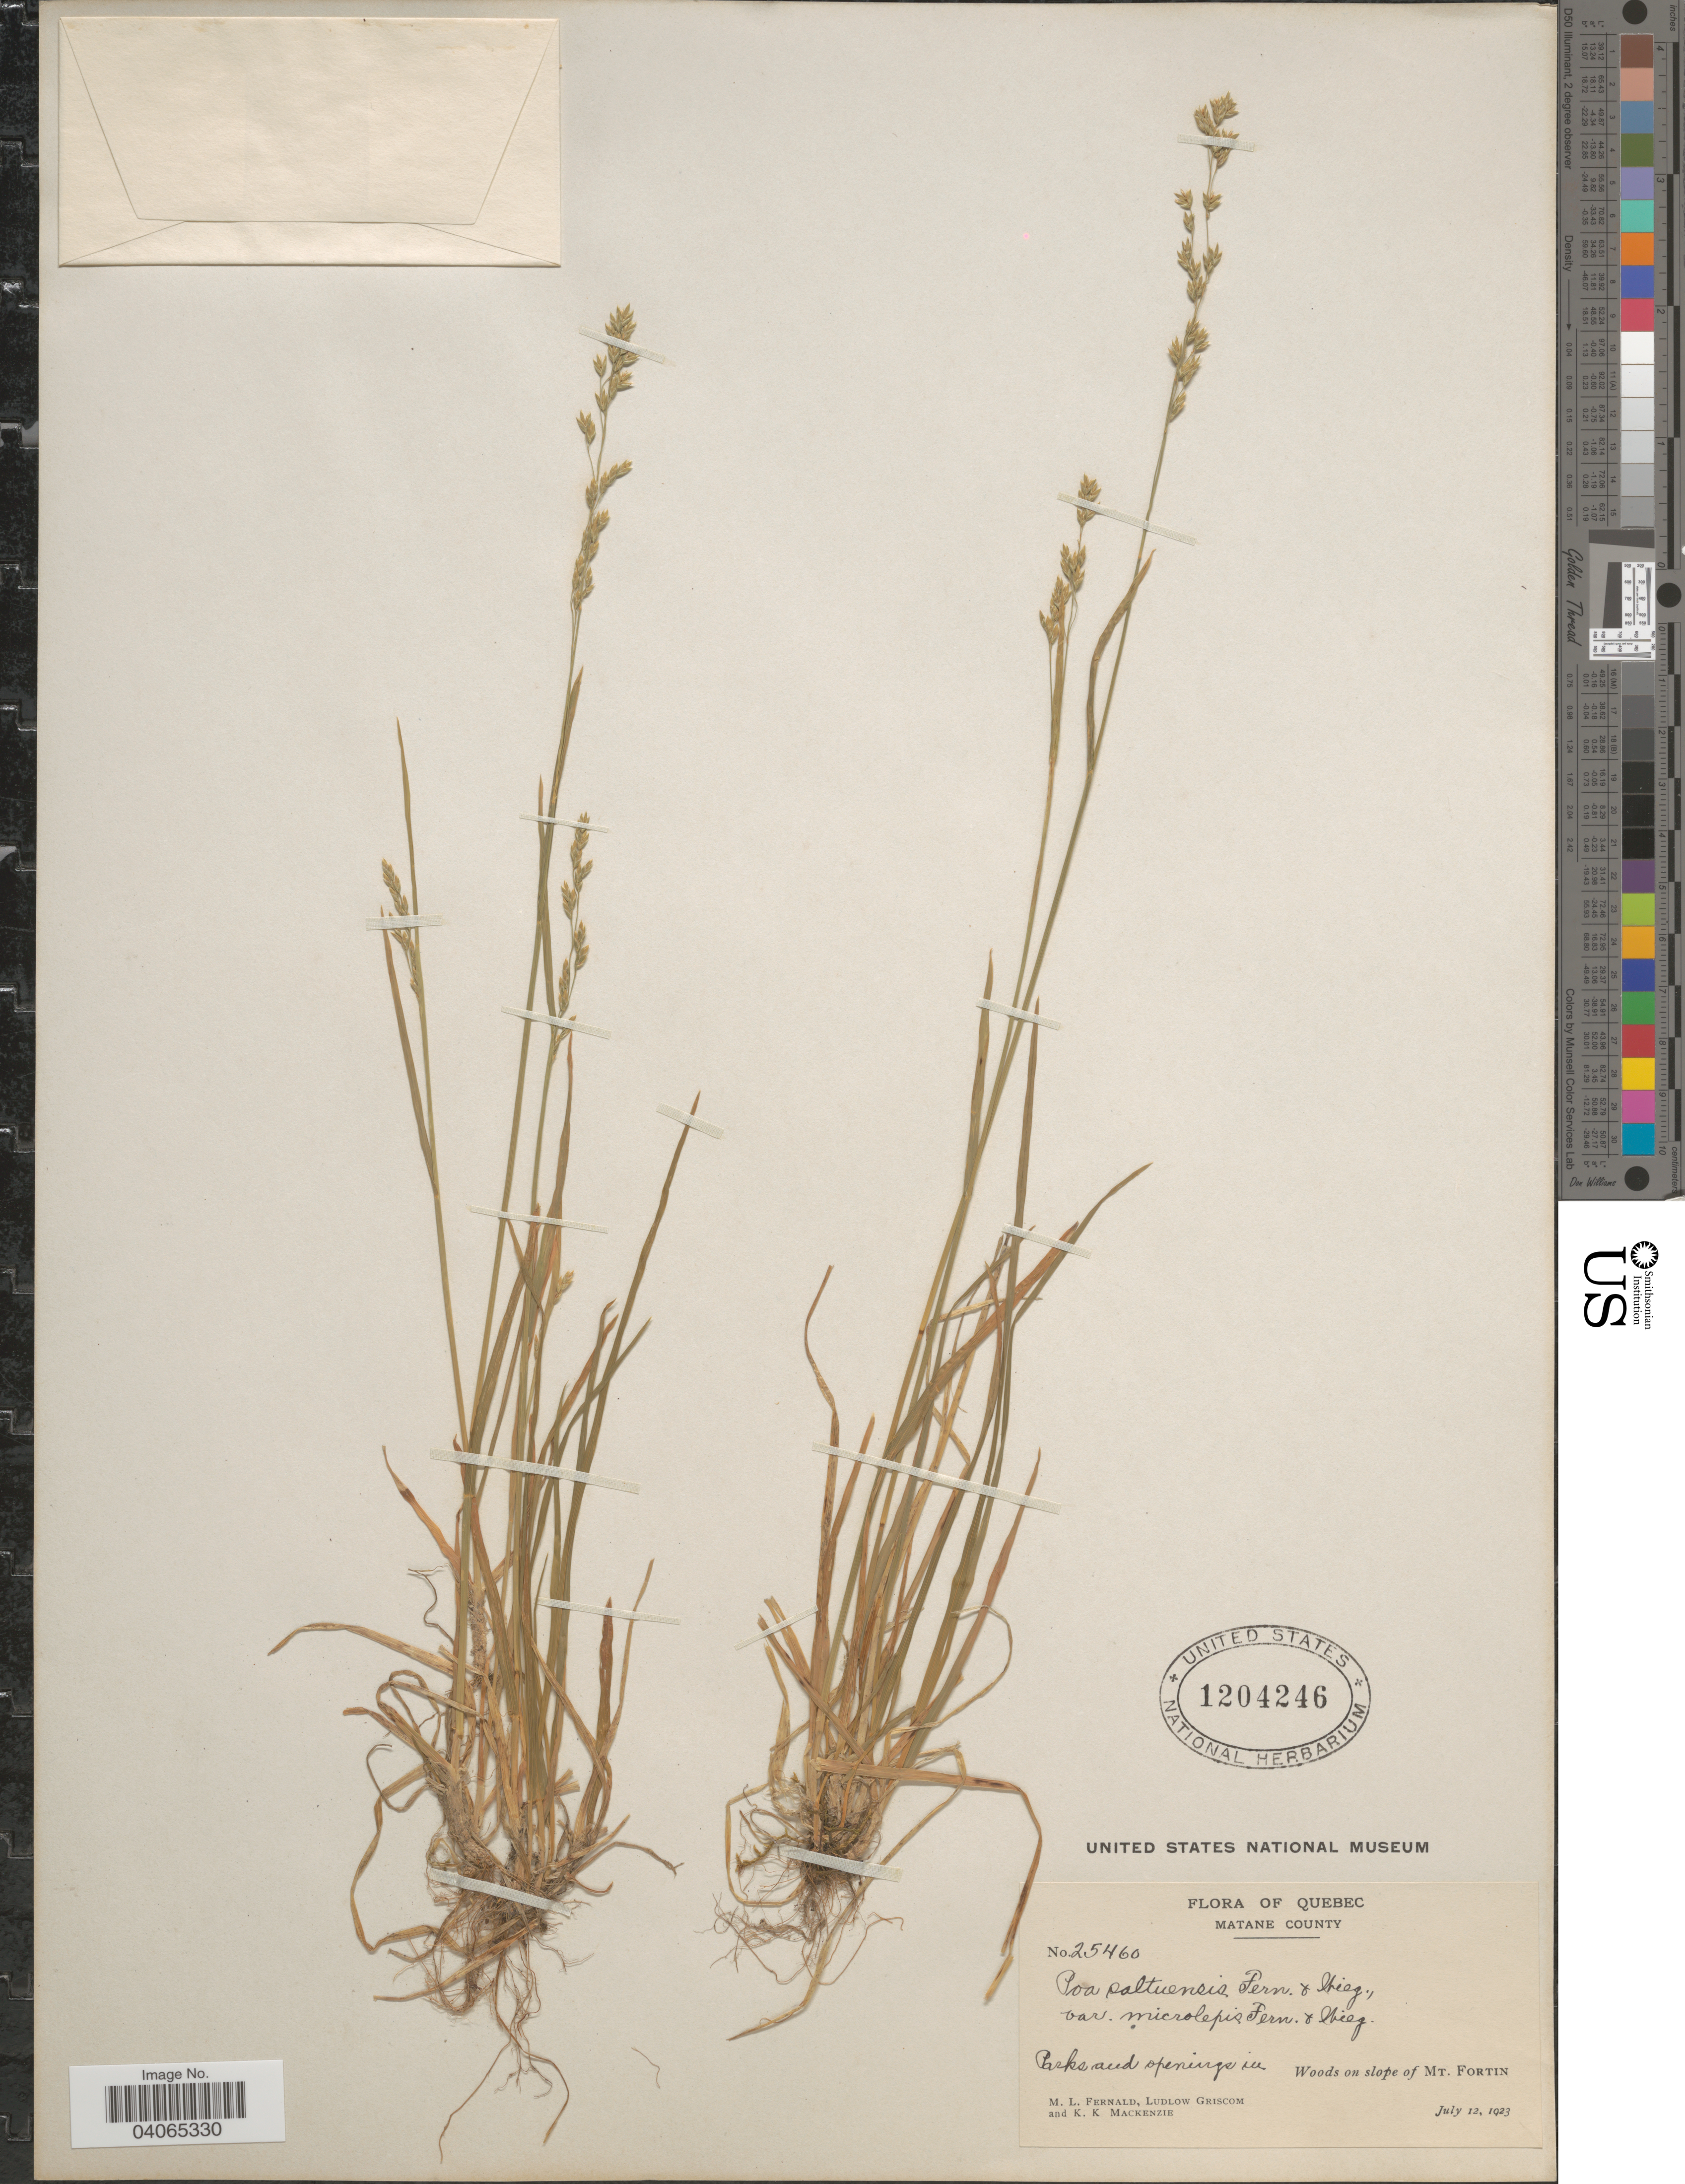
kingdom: Plantae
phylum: Tracheophyta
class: Liliopsida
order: Poales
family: Poaceae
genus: Poa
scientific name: Poa saltuensis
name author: Fernald & Wiegand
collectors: M. L. Fernald, L. Griscom & K. K. Mackenzie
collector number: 25460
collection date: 1923-07-12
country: Canada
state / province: Quebec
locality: Matane County. Parks and openings in Woods on slope of Mt. Fortin.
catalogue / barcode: US 1204246